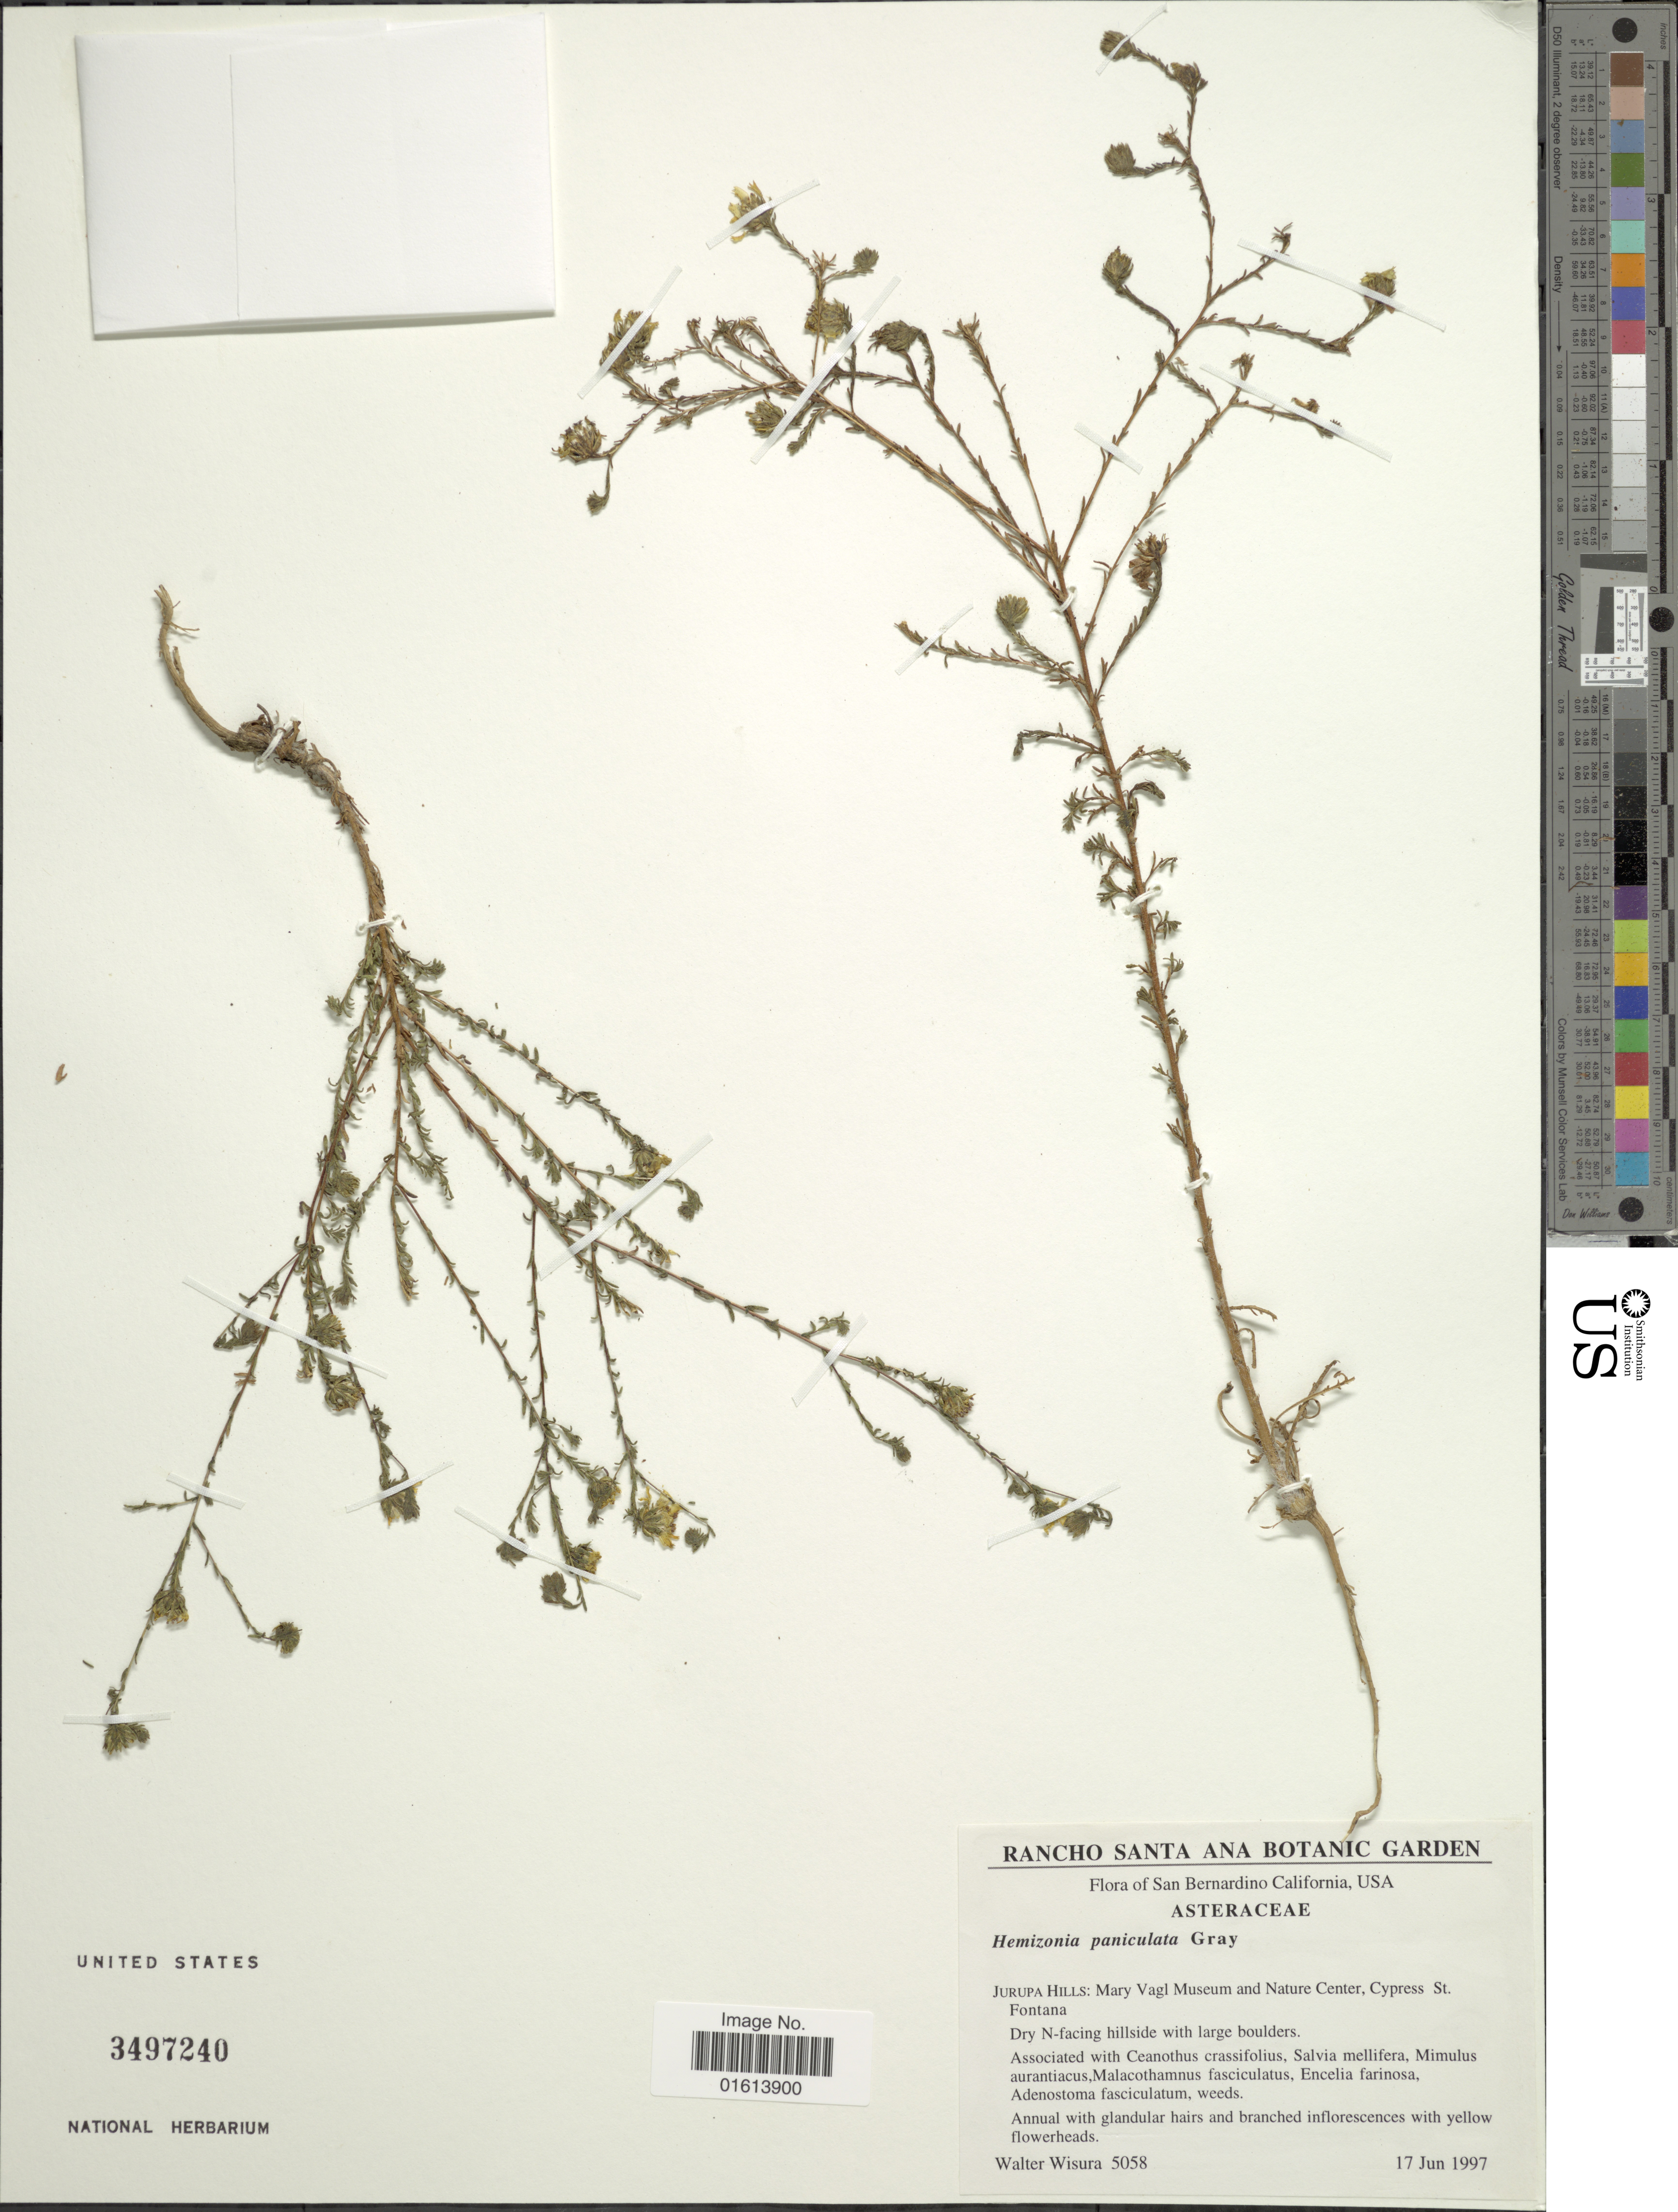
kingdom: Plantae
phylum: Tracheophyta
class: Magnoliopsida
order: Asterales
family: Asteraceae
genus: Deinandra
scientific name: Deinandra paniculata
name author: (A. Gray) Davidson & Moxley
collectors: W. Wisura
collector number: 5058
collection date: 1997-06-17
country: United States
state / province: California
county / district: San Bernardino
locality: San Bernardino California. USA. Jurupa Hills: Mary Vagl Museum and Nature Center, Cypress St. Fontana.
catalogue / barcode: US 3497240